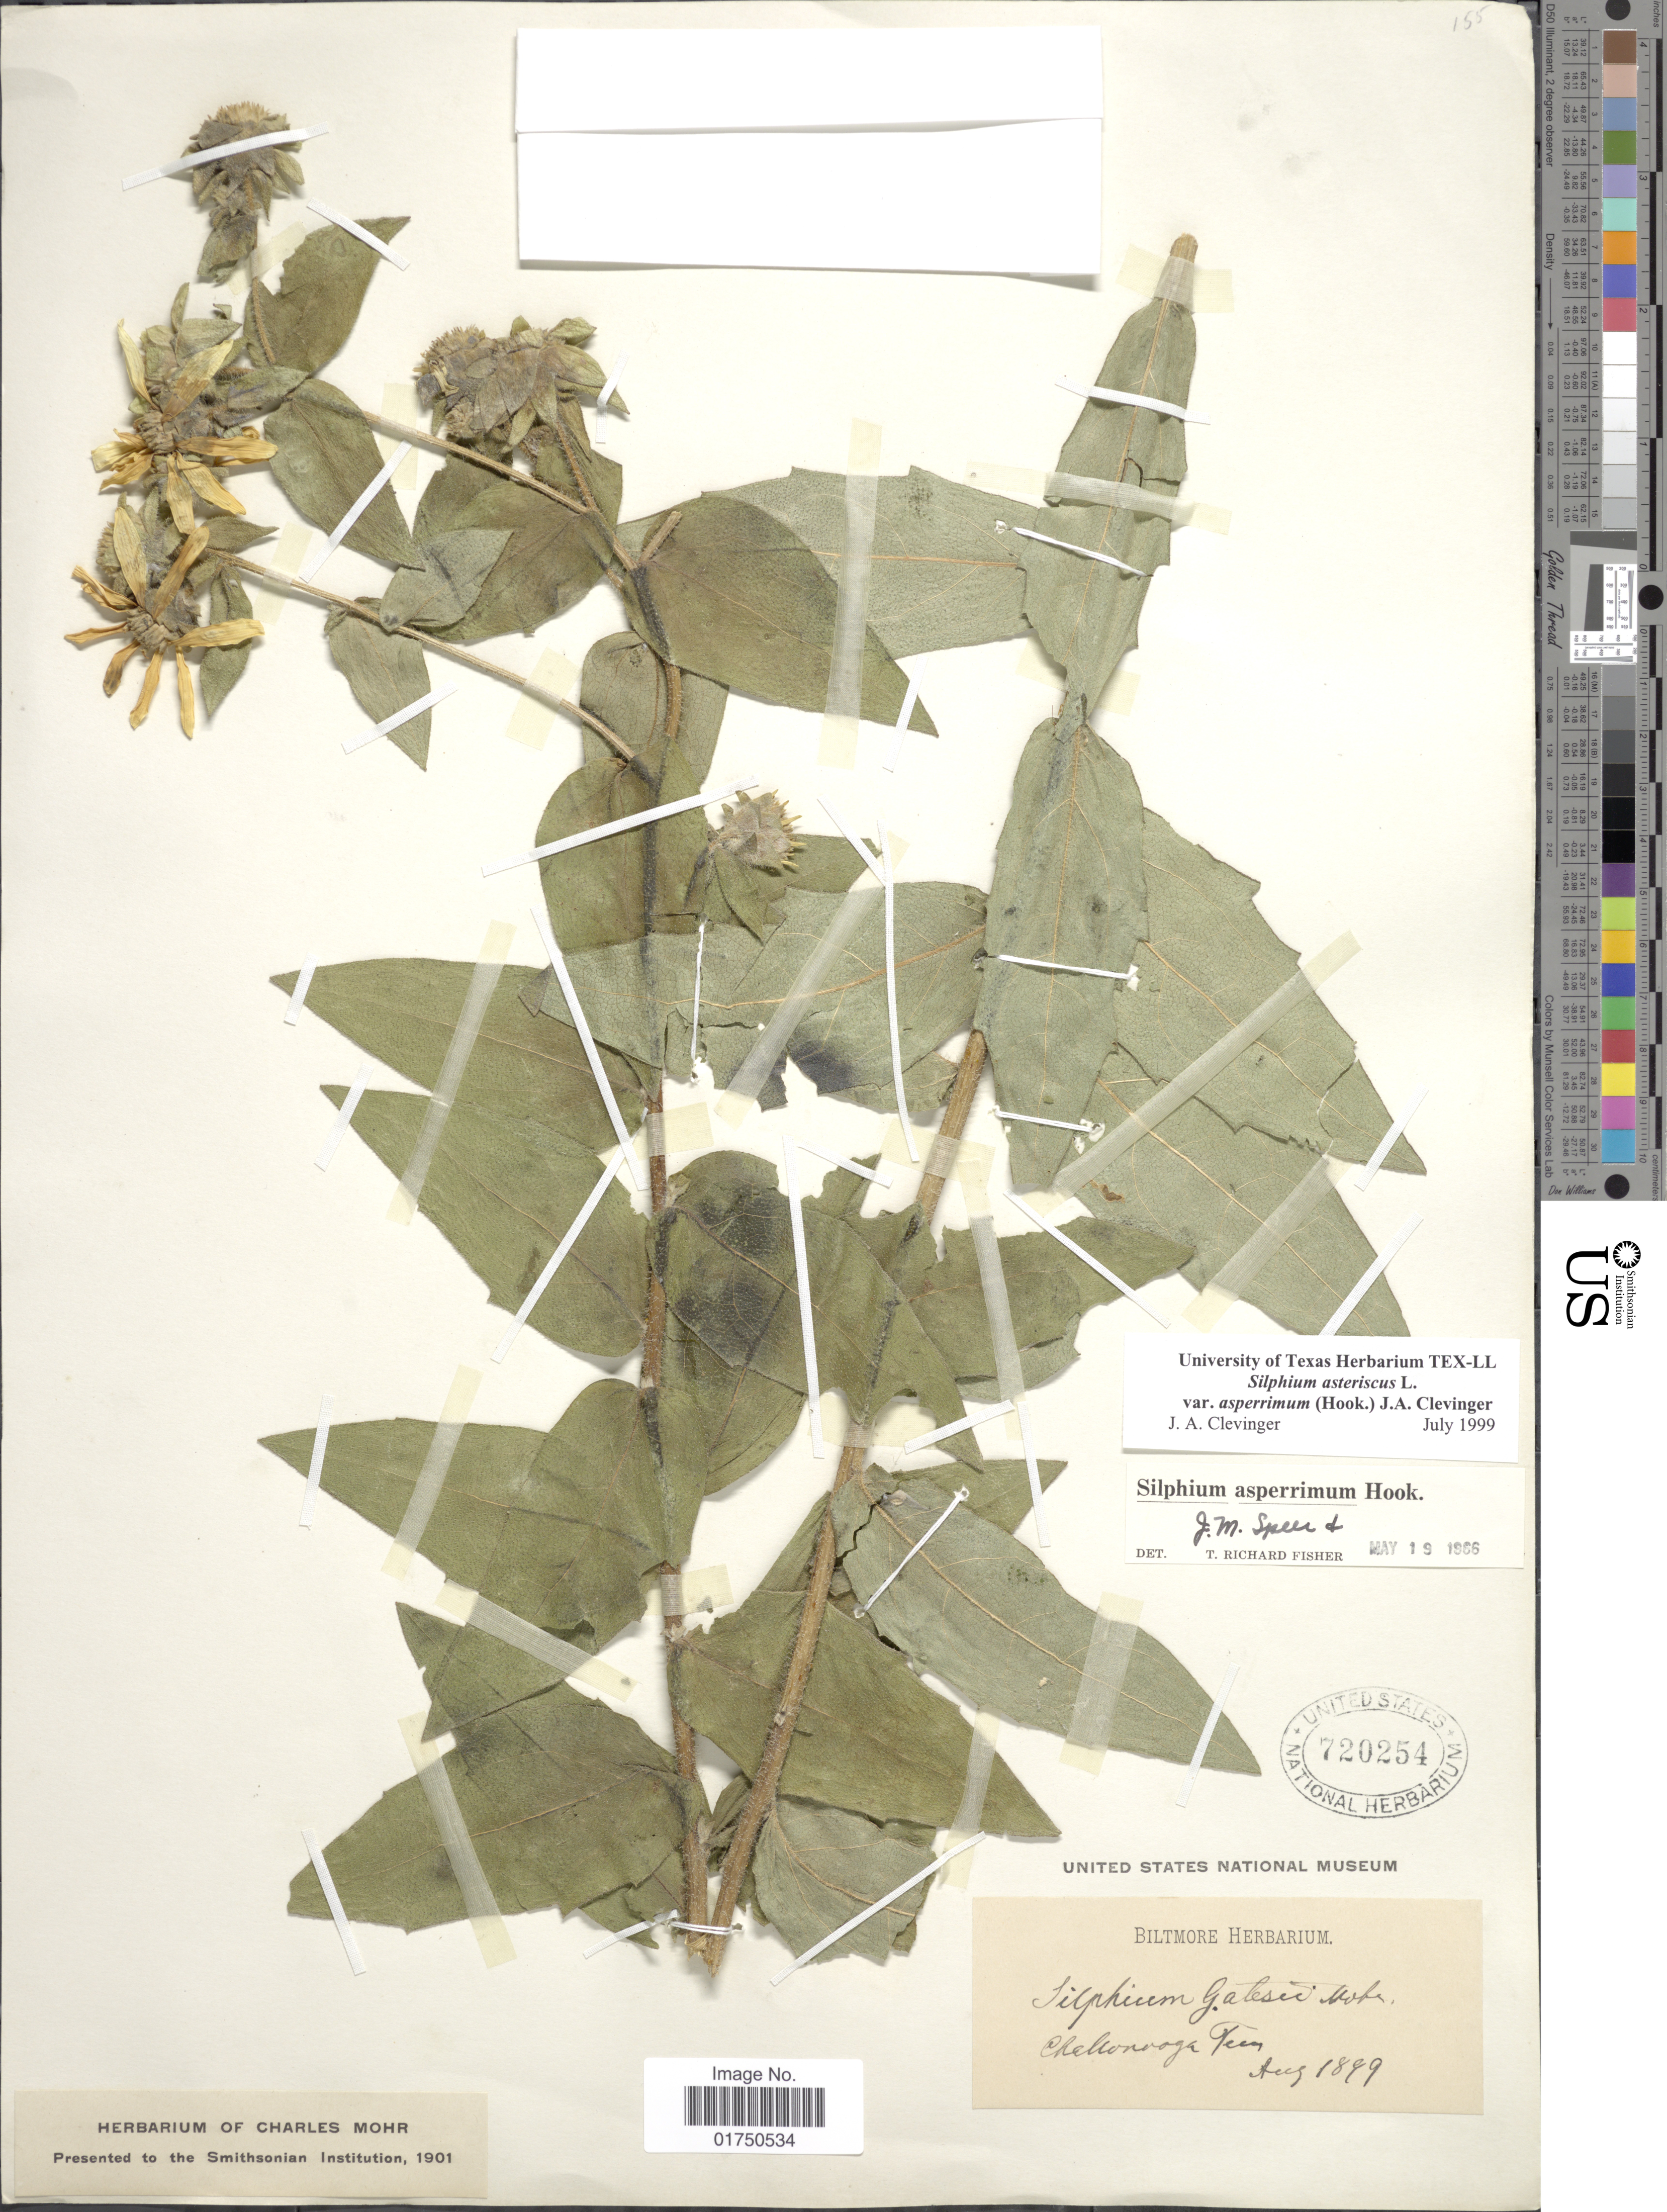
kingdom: Plantae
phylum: Tracheophyta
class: Magnoliopsida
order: Asterales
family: Asteraceae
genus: Silphium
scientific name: Silphium asteriscus var. asperrimum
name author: (Hook.) Clevinger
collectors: ex herb. Biltmore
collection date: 1899-08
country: United States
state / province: Tennessee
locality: Chattanooga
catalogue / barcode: US 720254